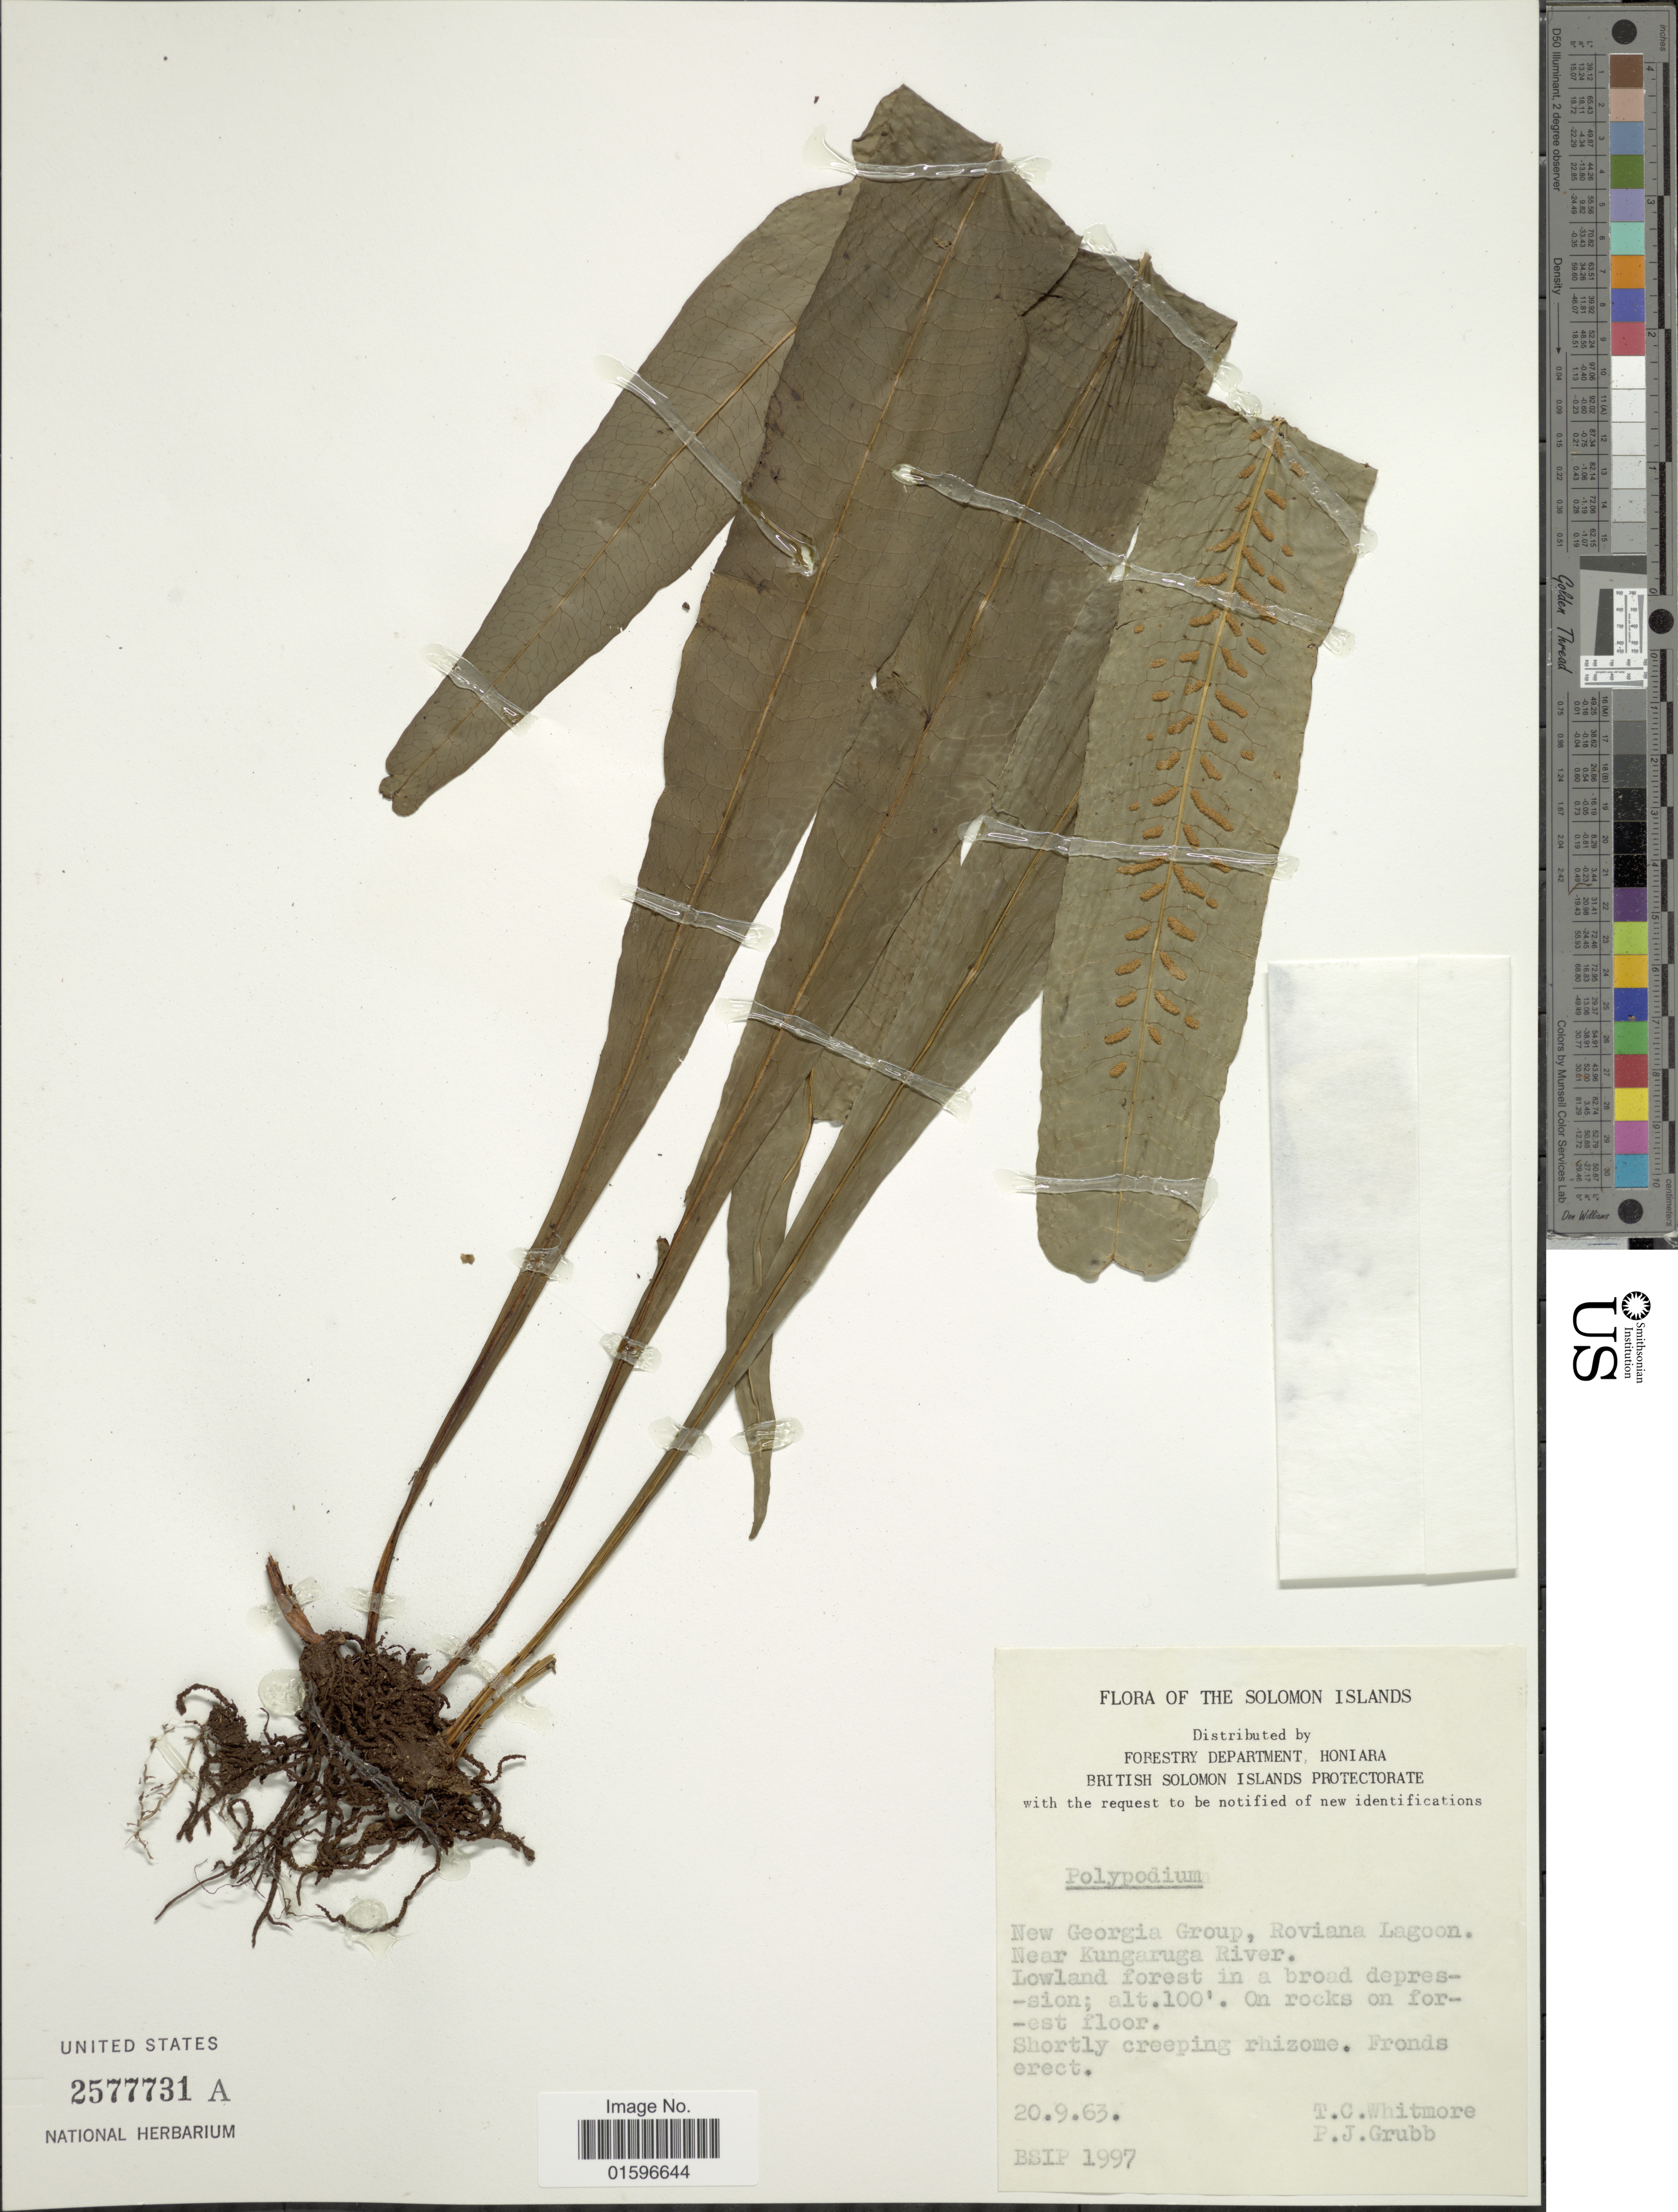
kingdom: Plantae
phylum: Tracheophyta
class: Polypodiopsida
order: Polypodiales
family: Polypodiaceae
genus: Polypodium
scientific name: Polypodium sp.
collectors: T. C. Whitmore & P. J. Grubb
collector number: BSIP 1997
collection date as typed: Transcribed d/m/y: 20/9/63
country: Solomon Islands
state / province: Solomon Islands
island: New Georgia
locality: Solomon Islands, New Georgia Group, Roviana Lagoon. Near Kungarunga River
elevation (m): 30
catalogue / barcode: US 2577731A